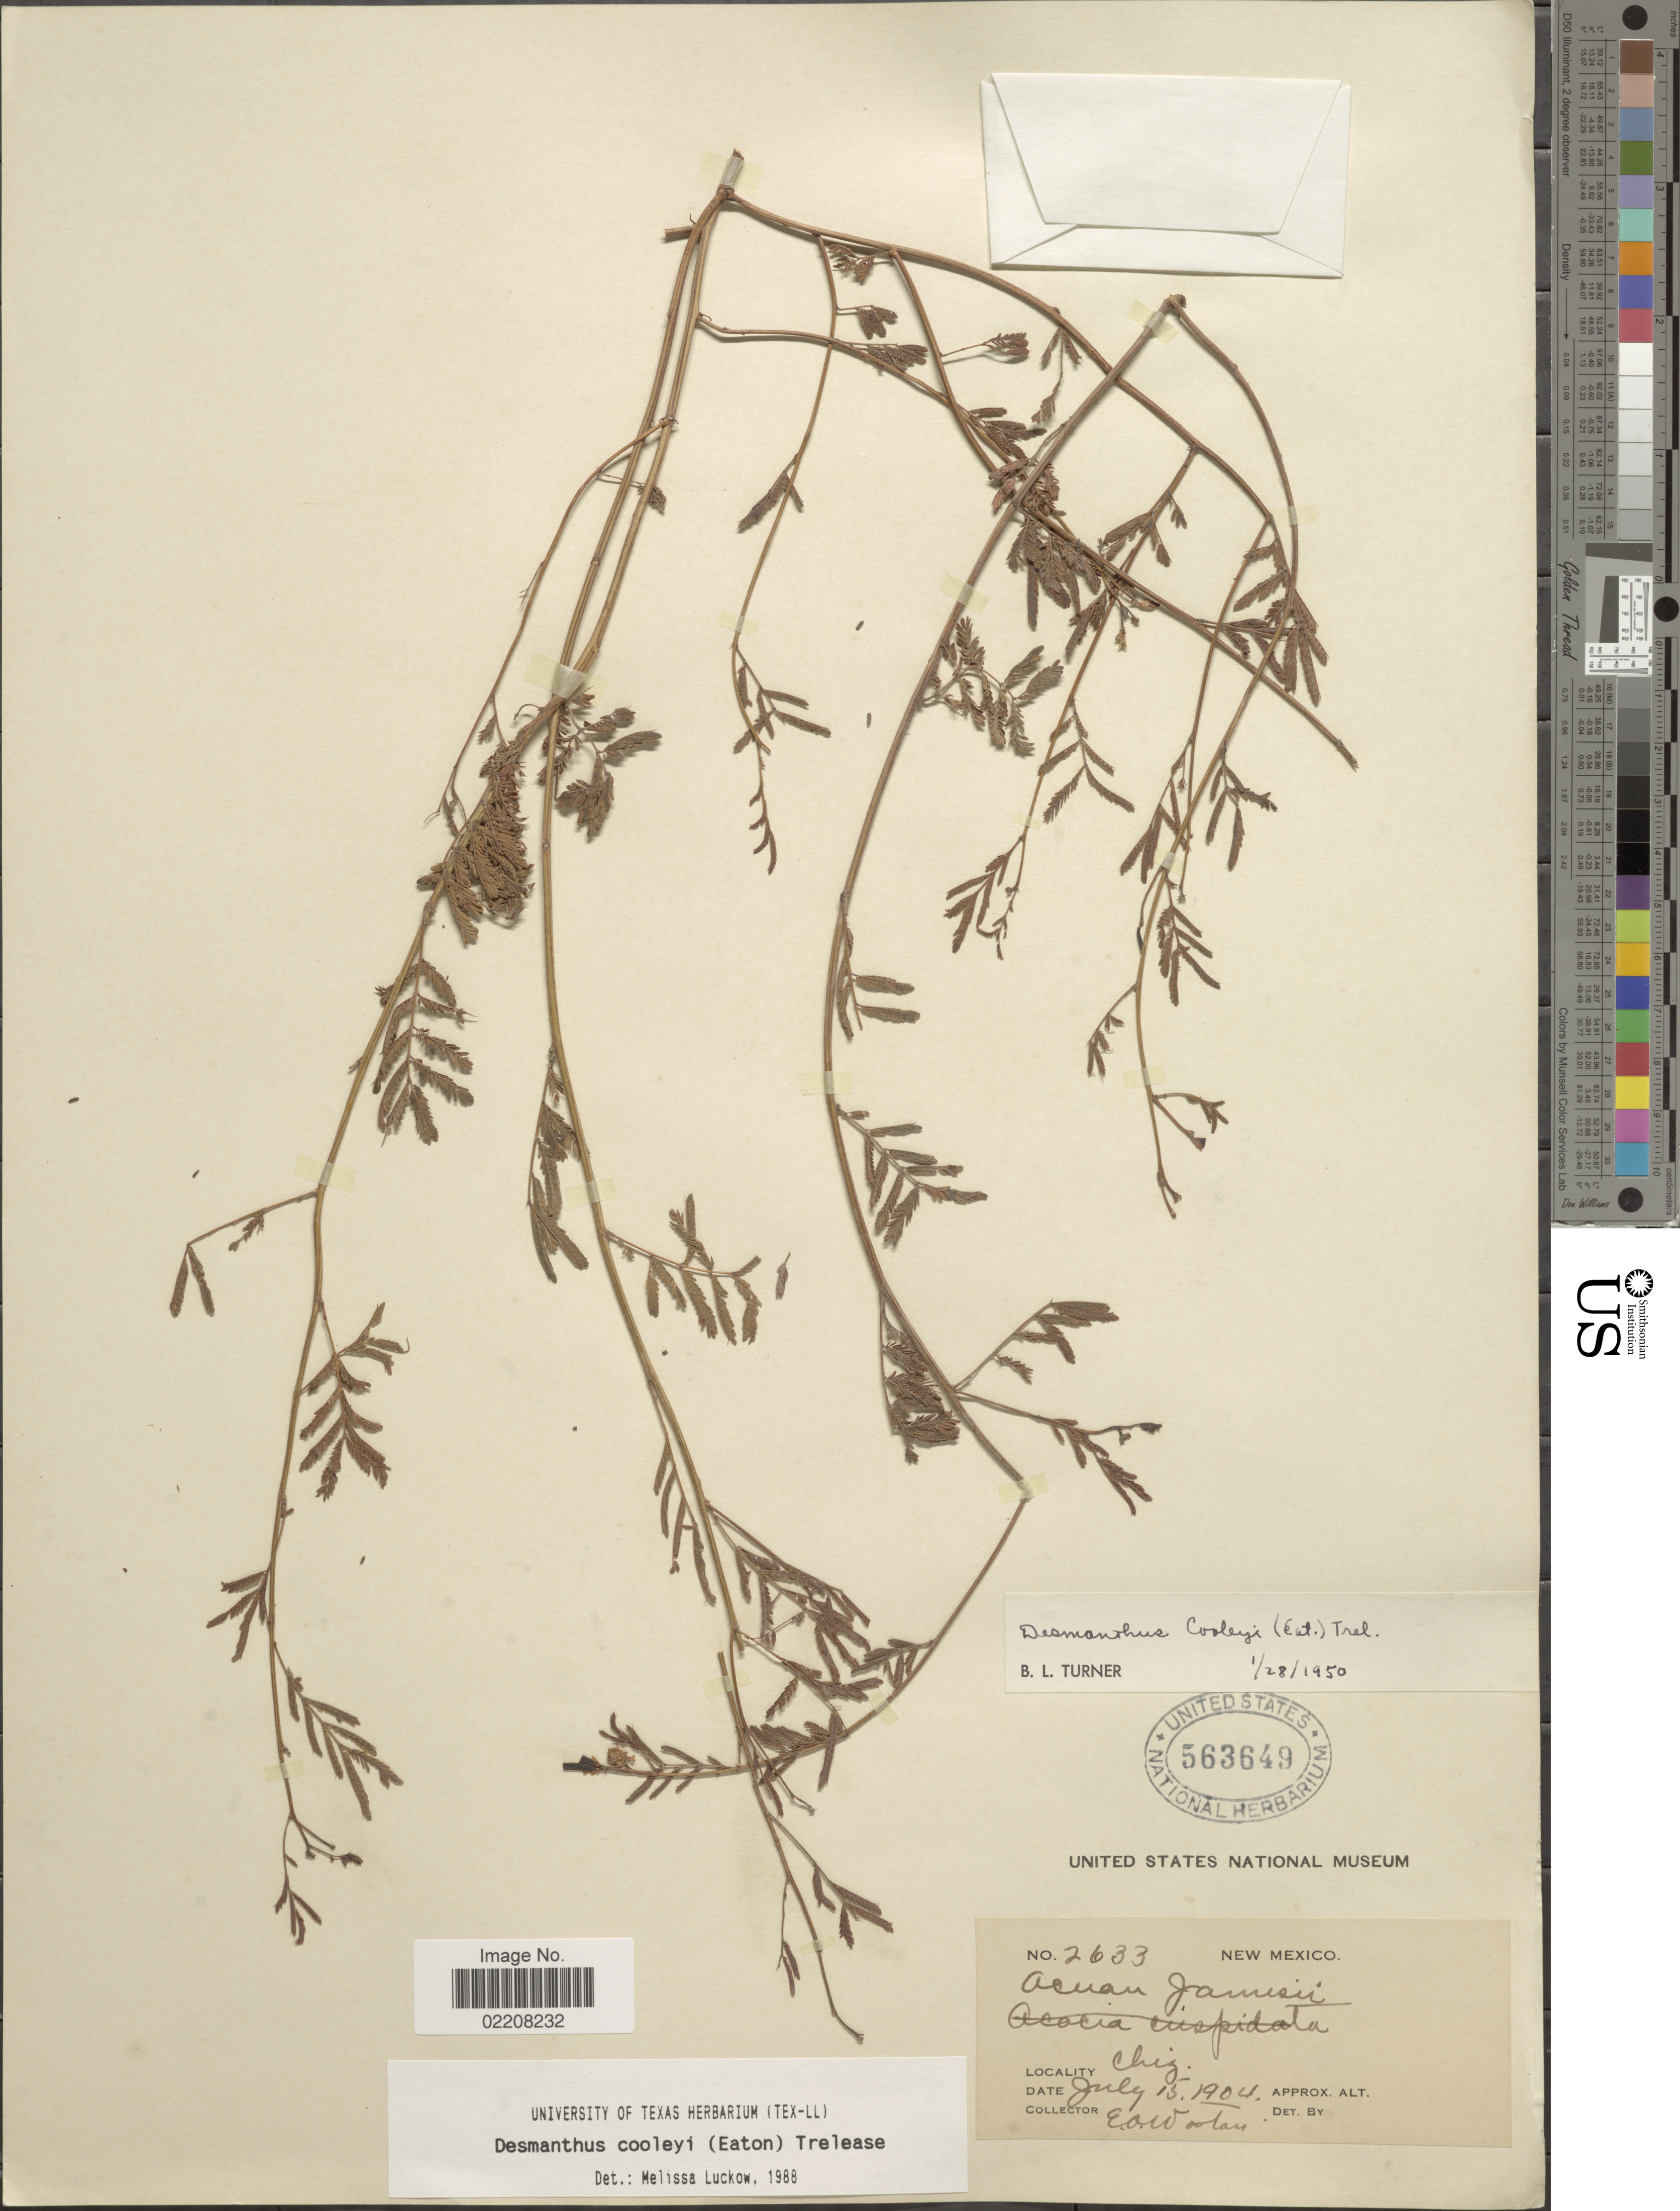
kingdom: Plantae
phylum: Tracheophyta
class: Magnoliopsida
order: Fabales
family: Fabaceae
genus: Desmanthus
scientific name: Desmanthus cooleyi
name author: (Eaton) Trel.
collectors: E. O. Wooton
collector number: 2633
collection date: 1904-07-15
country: United States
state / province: New Mexico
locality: Chiz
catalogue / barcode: US 563649